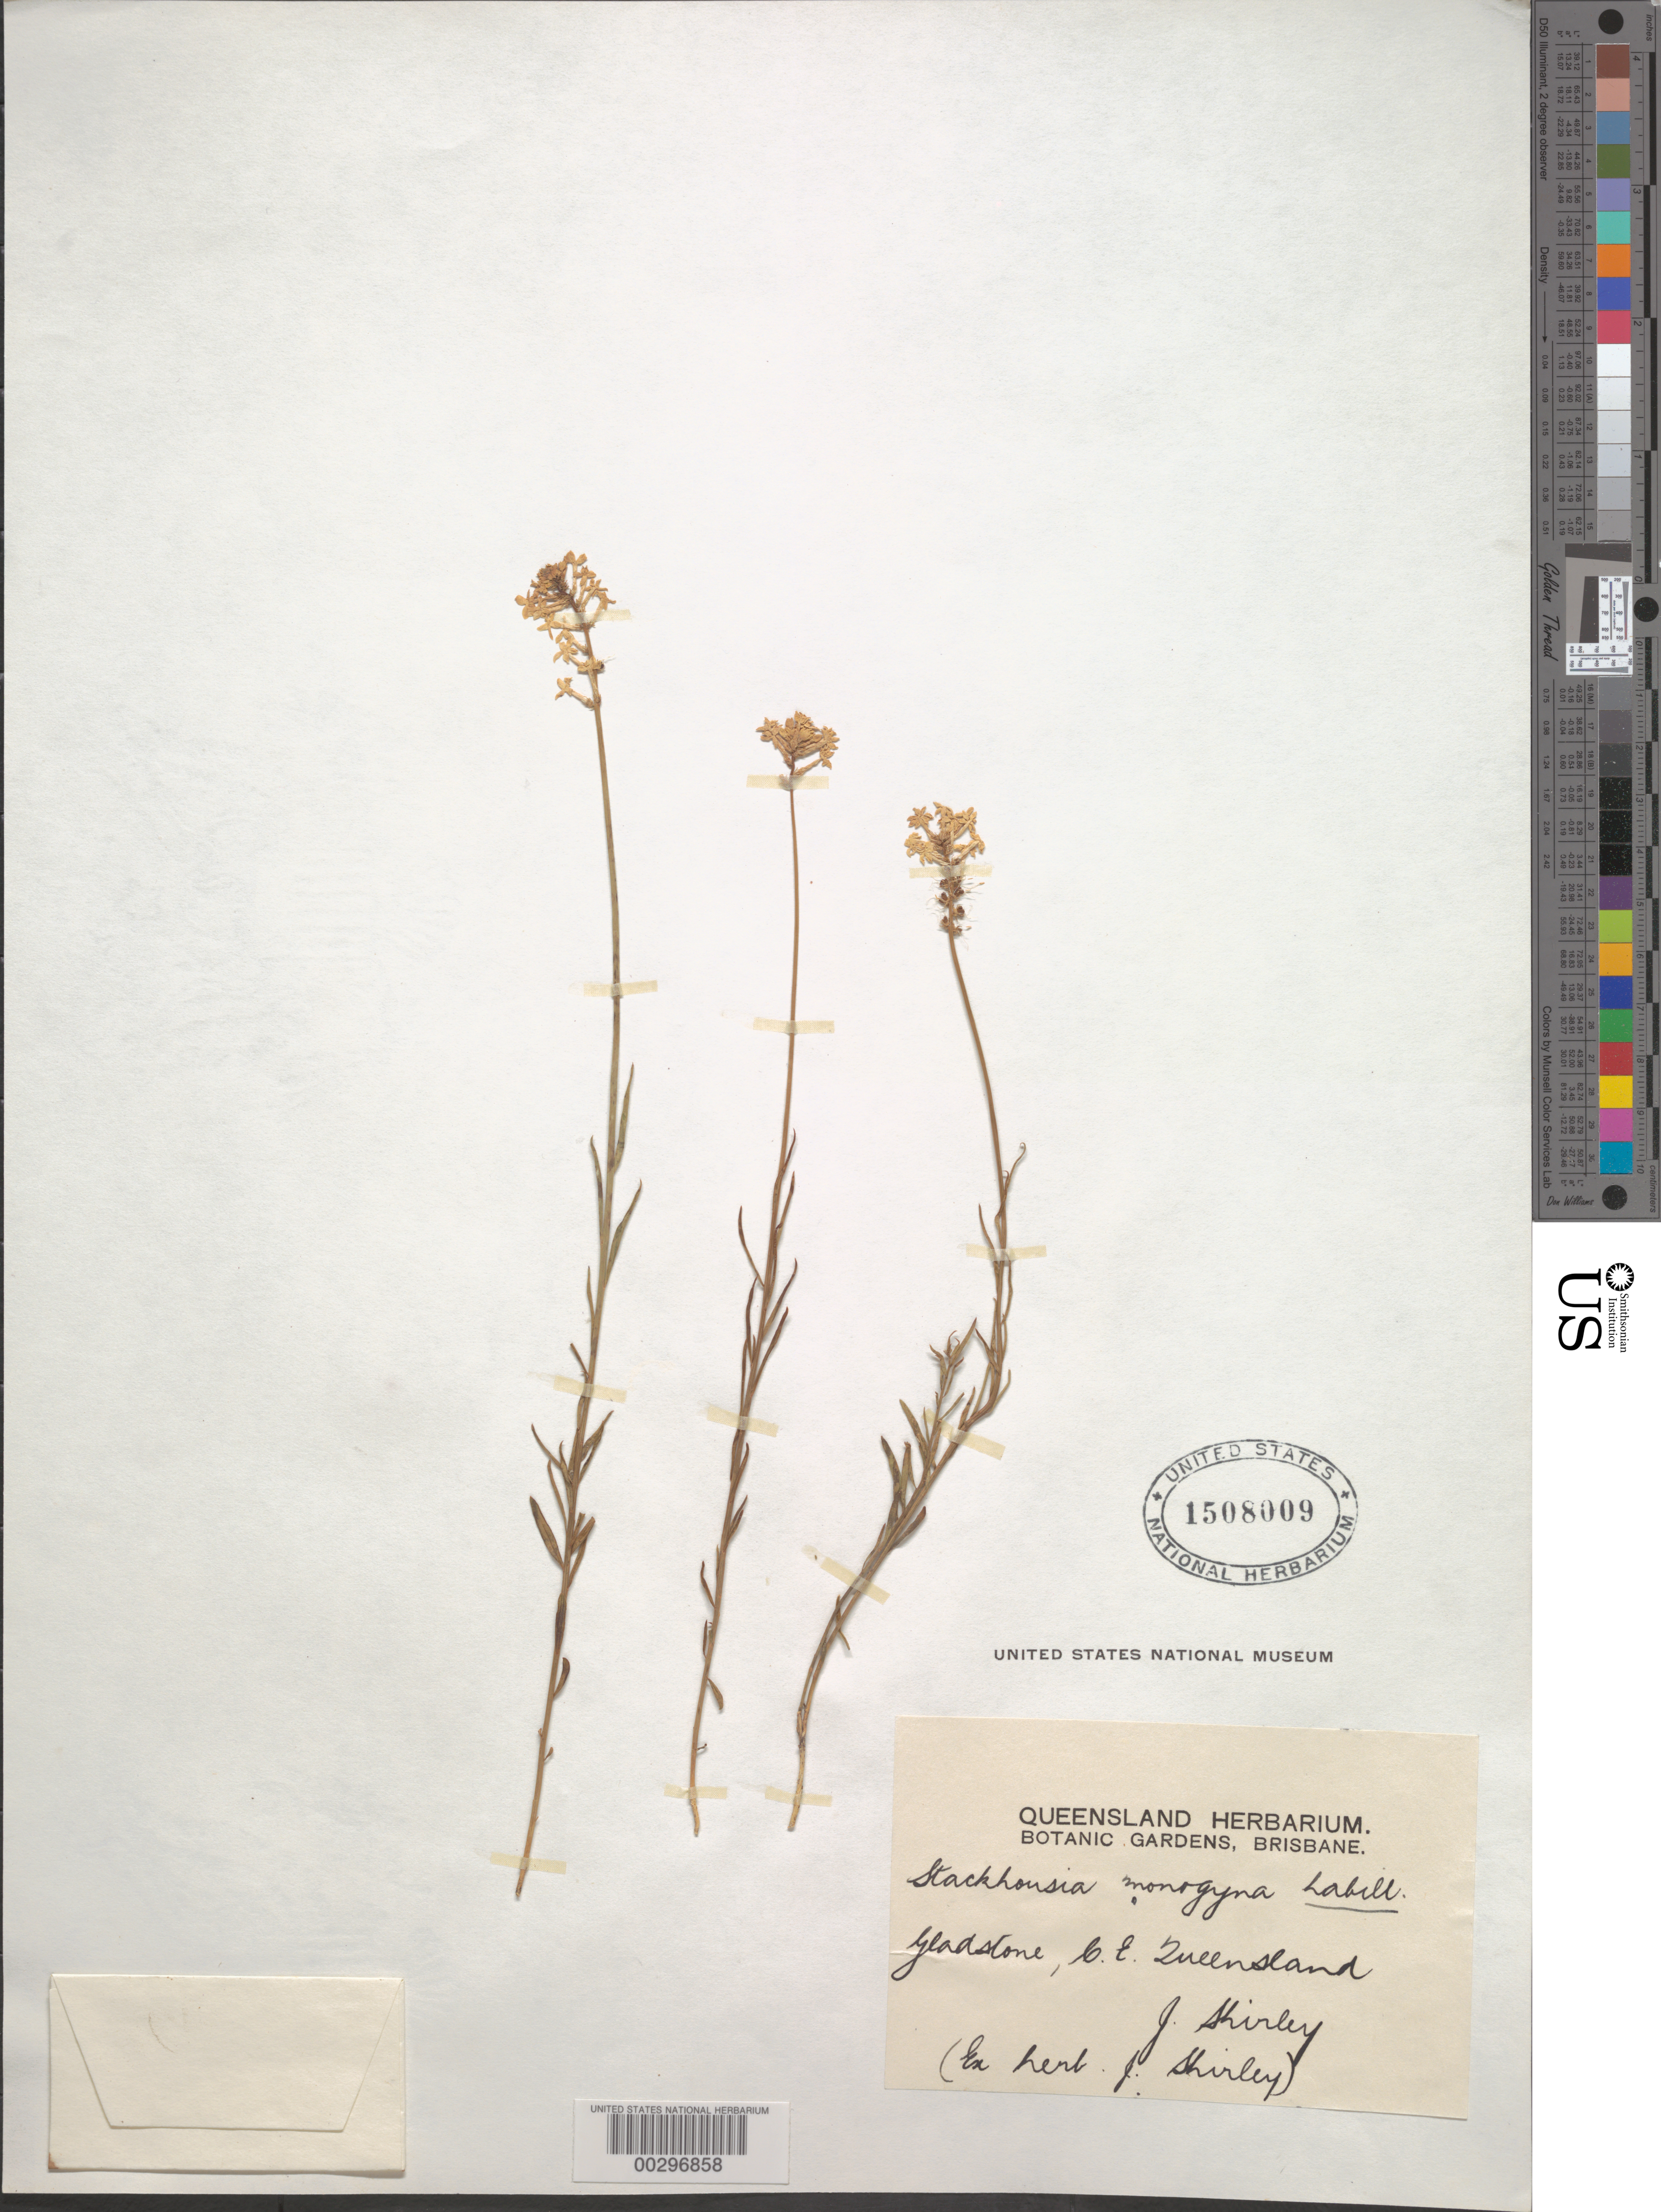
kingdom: Plantae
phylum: Tracheophyta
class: Magnoliopsida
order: Celastrales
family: Celastraceae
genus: Stackhousia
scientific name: Stackhousia monogyna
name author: Labill.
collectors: J. Shirley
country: Australia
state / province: Queensland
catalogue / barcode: US 1508009